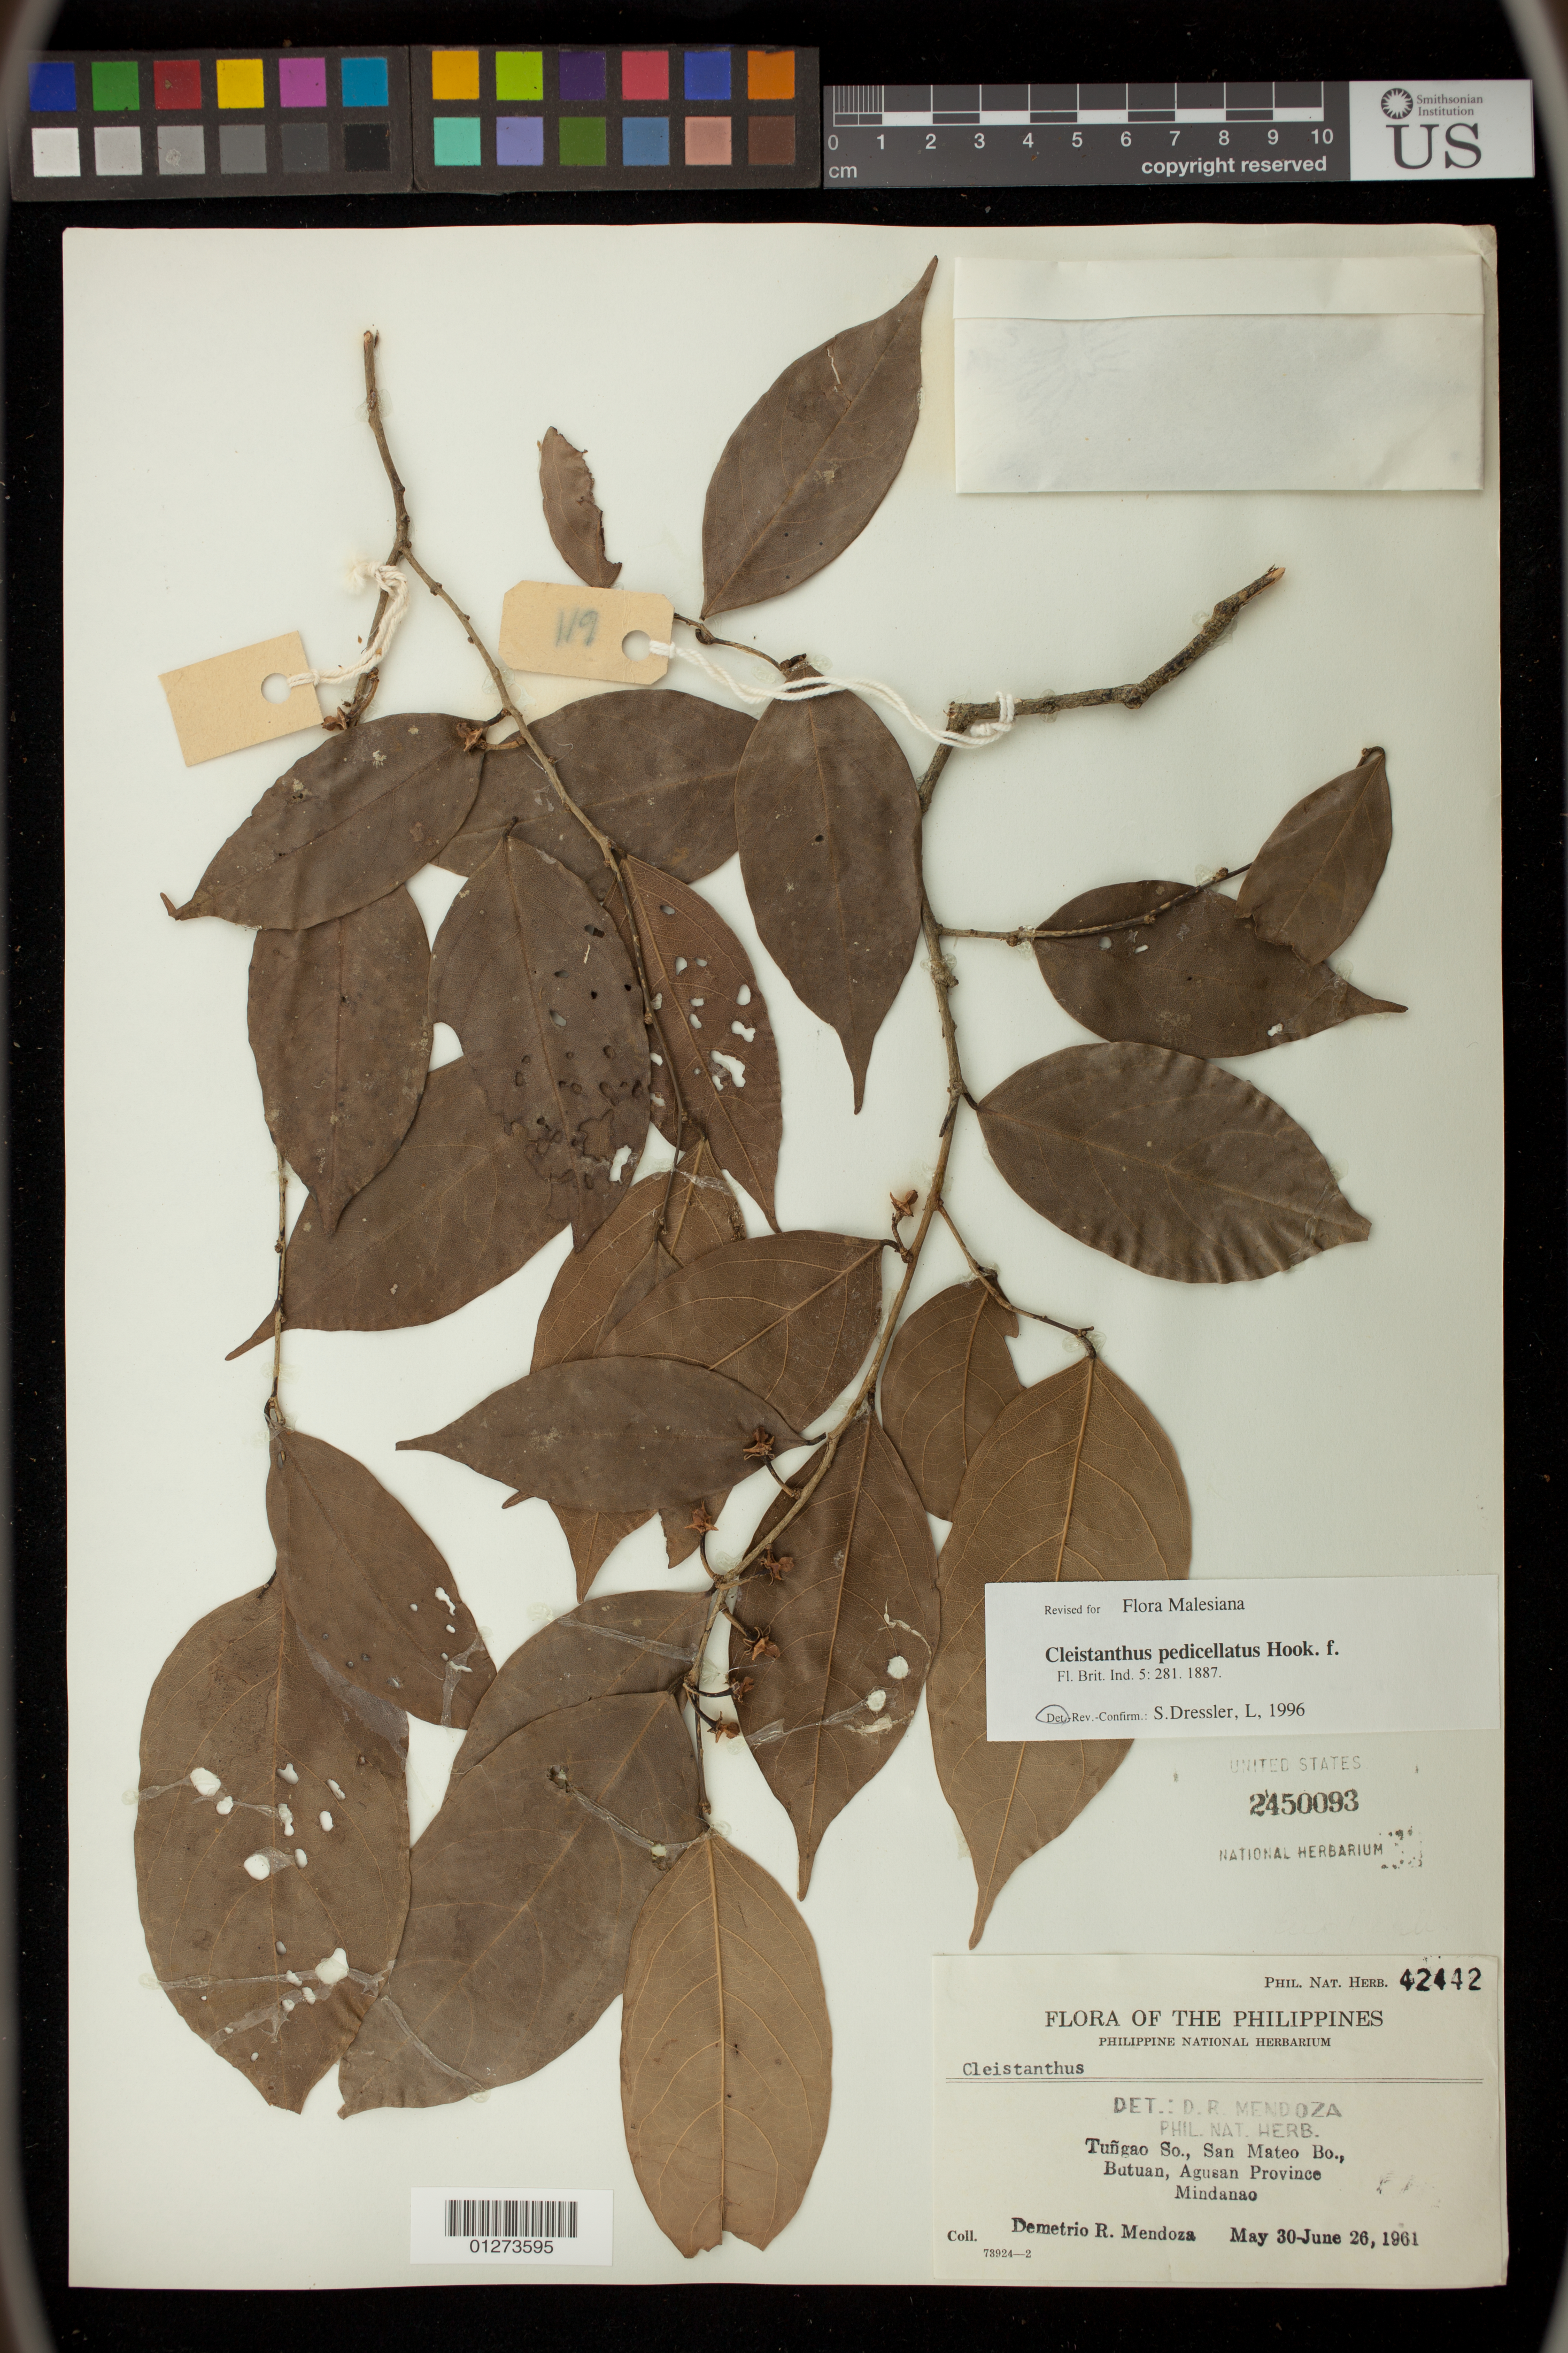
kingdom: Plantae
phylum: Tracheophyta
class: Magnoliopsida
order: Malpighiales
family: Phyllanthaceae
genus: Cleistanthus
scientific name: Cleistanthus pedicellatus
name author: Hook. f.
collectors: D. Mendoza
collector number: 42442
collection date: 1961-05-30/1961-06-26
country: Philippines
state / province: Caraga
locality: Tungao So., San Mateo Bo., Butuan, Agusan Province, Mindanao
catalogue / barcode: US 2450093